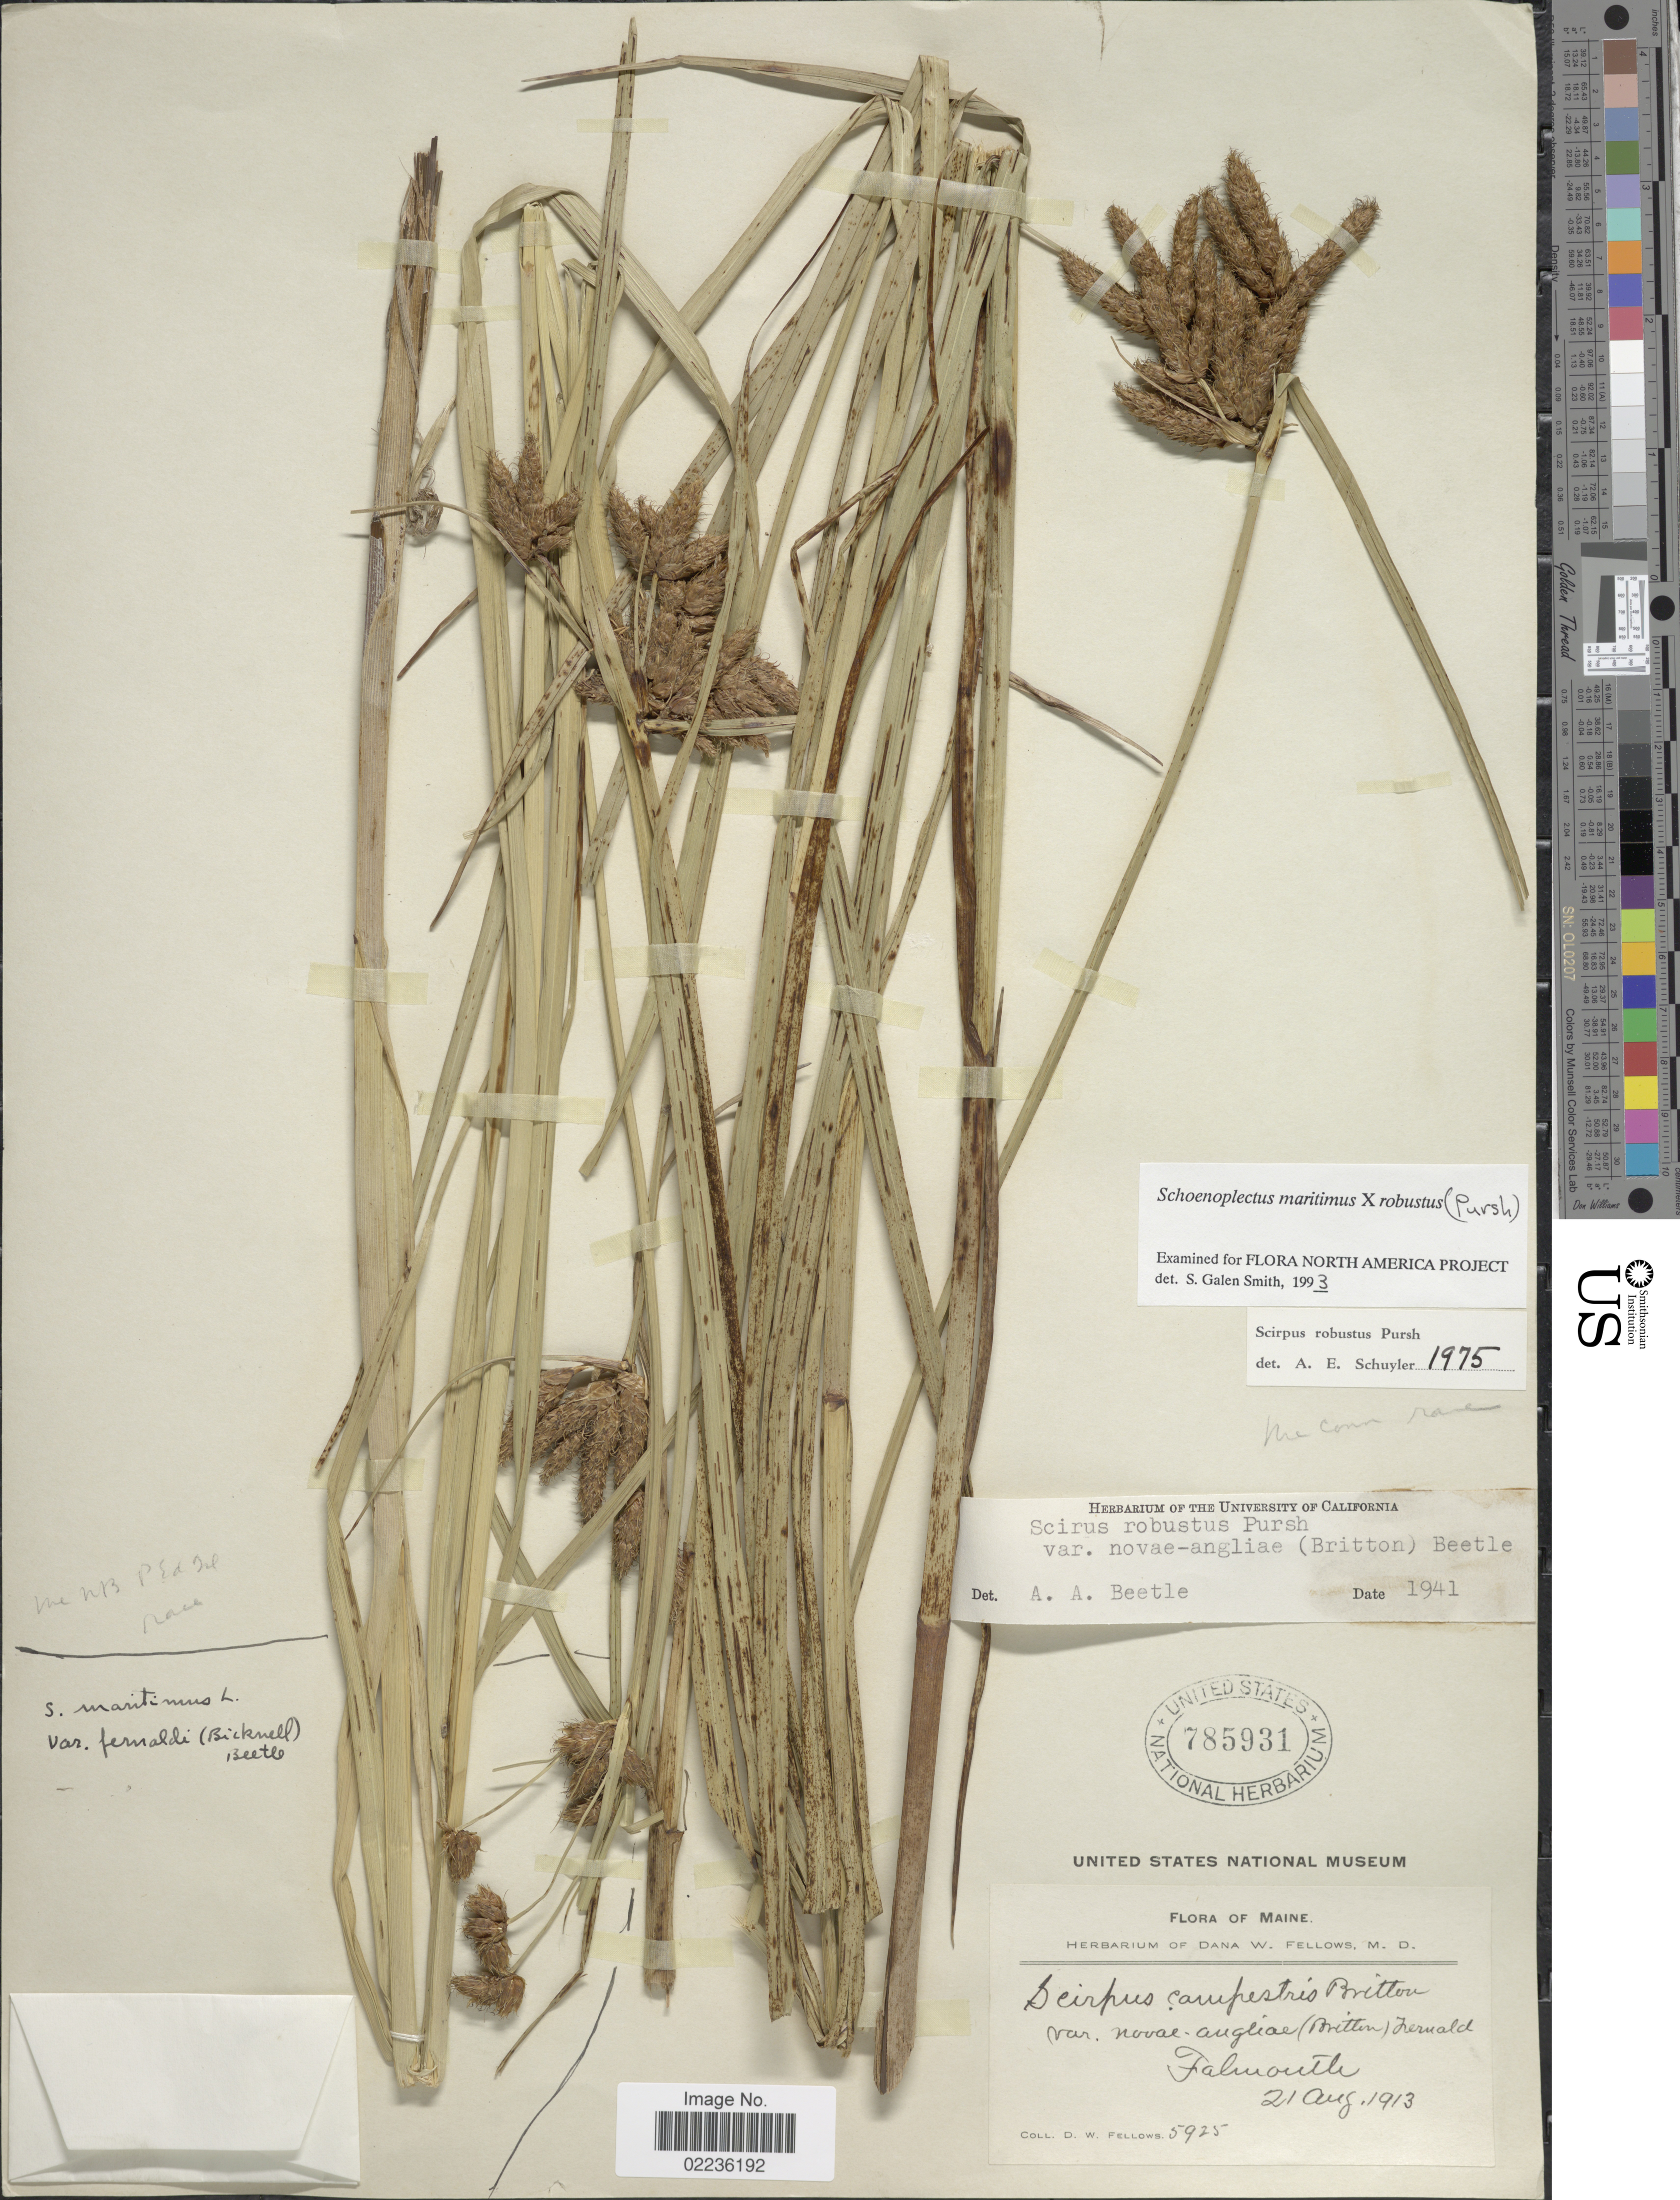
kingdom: Plantae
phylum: Tracheophyta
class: Liliopsida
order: Poales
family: Cyperaceae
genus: Bolboschoenus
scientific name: Bolboschoenus maritimus x robustus sensu S.G. Sm.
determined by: Strong, Mark T., (BOT), Smithsonian Institution - National Museum of Natural History (UNITED STATES)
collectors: D. W. Fellows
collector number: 5925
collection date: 1913-08-21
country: United States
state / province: Maine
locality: Falmouth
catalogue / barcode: US 785931